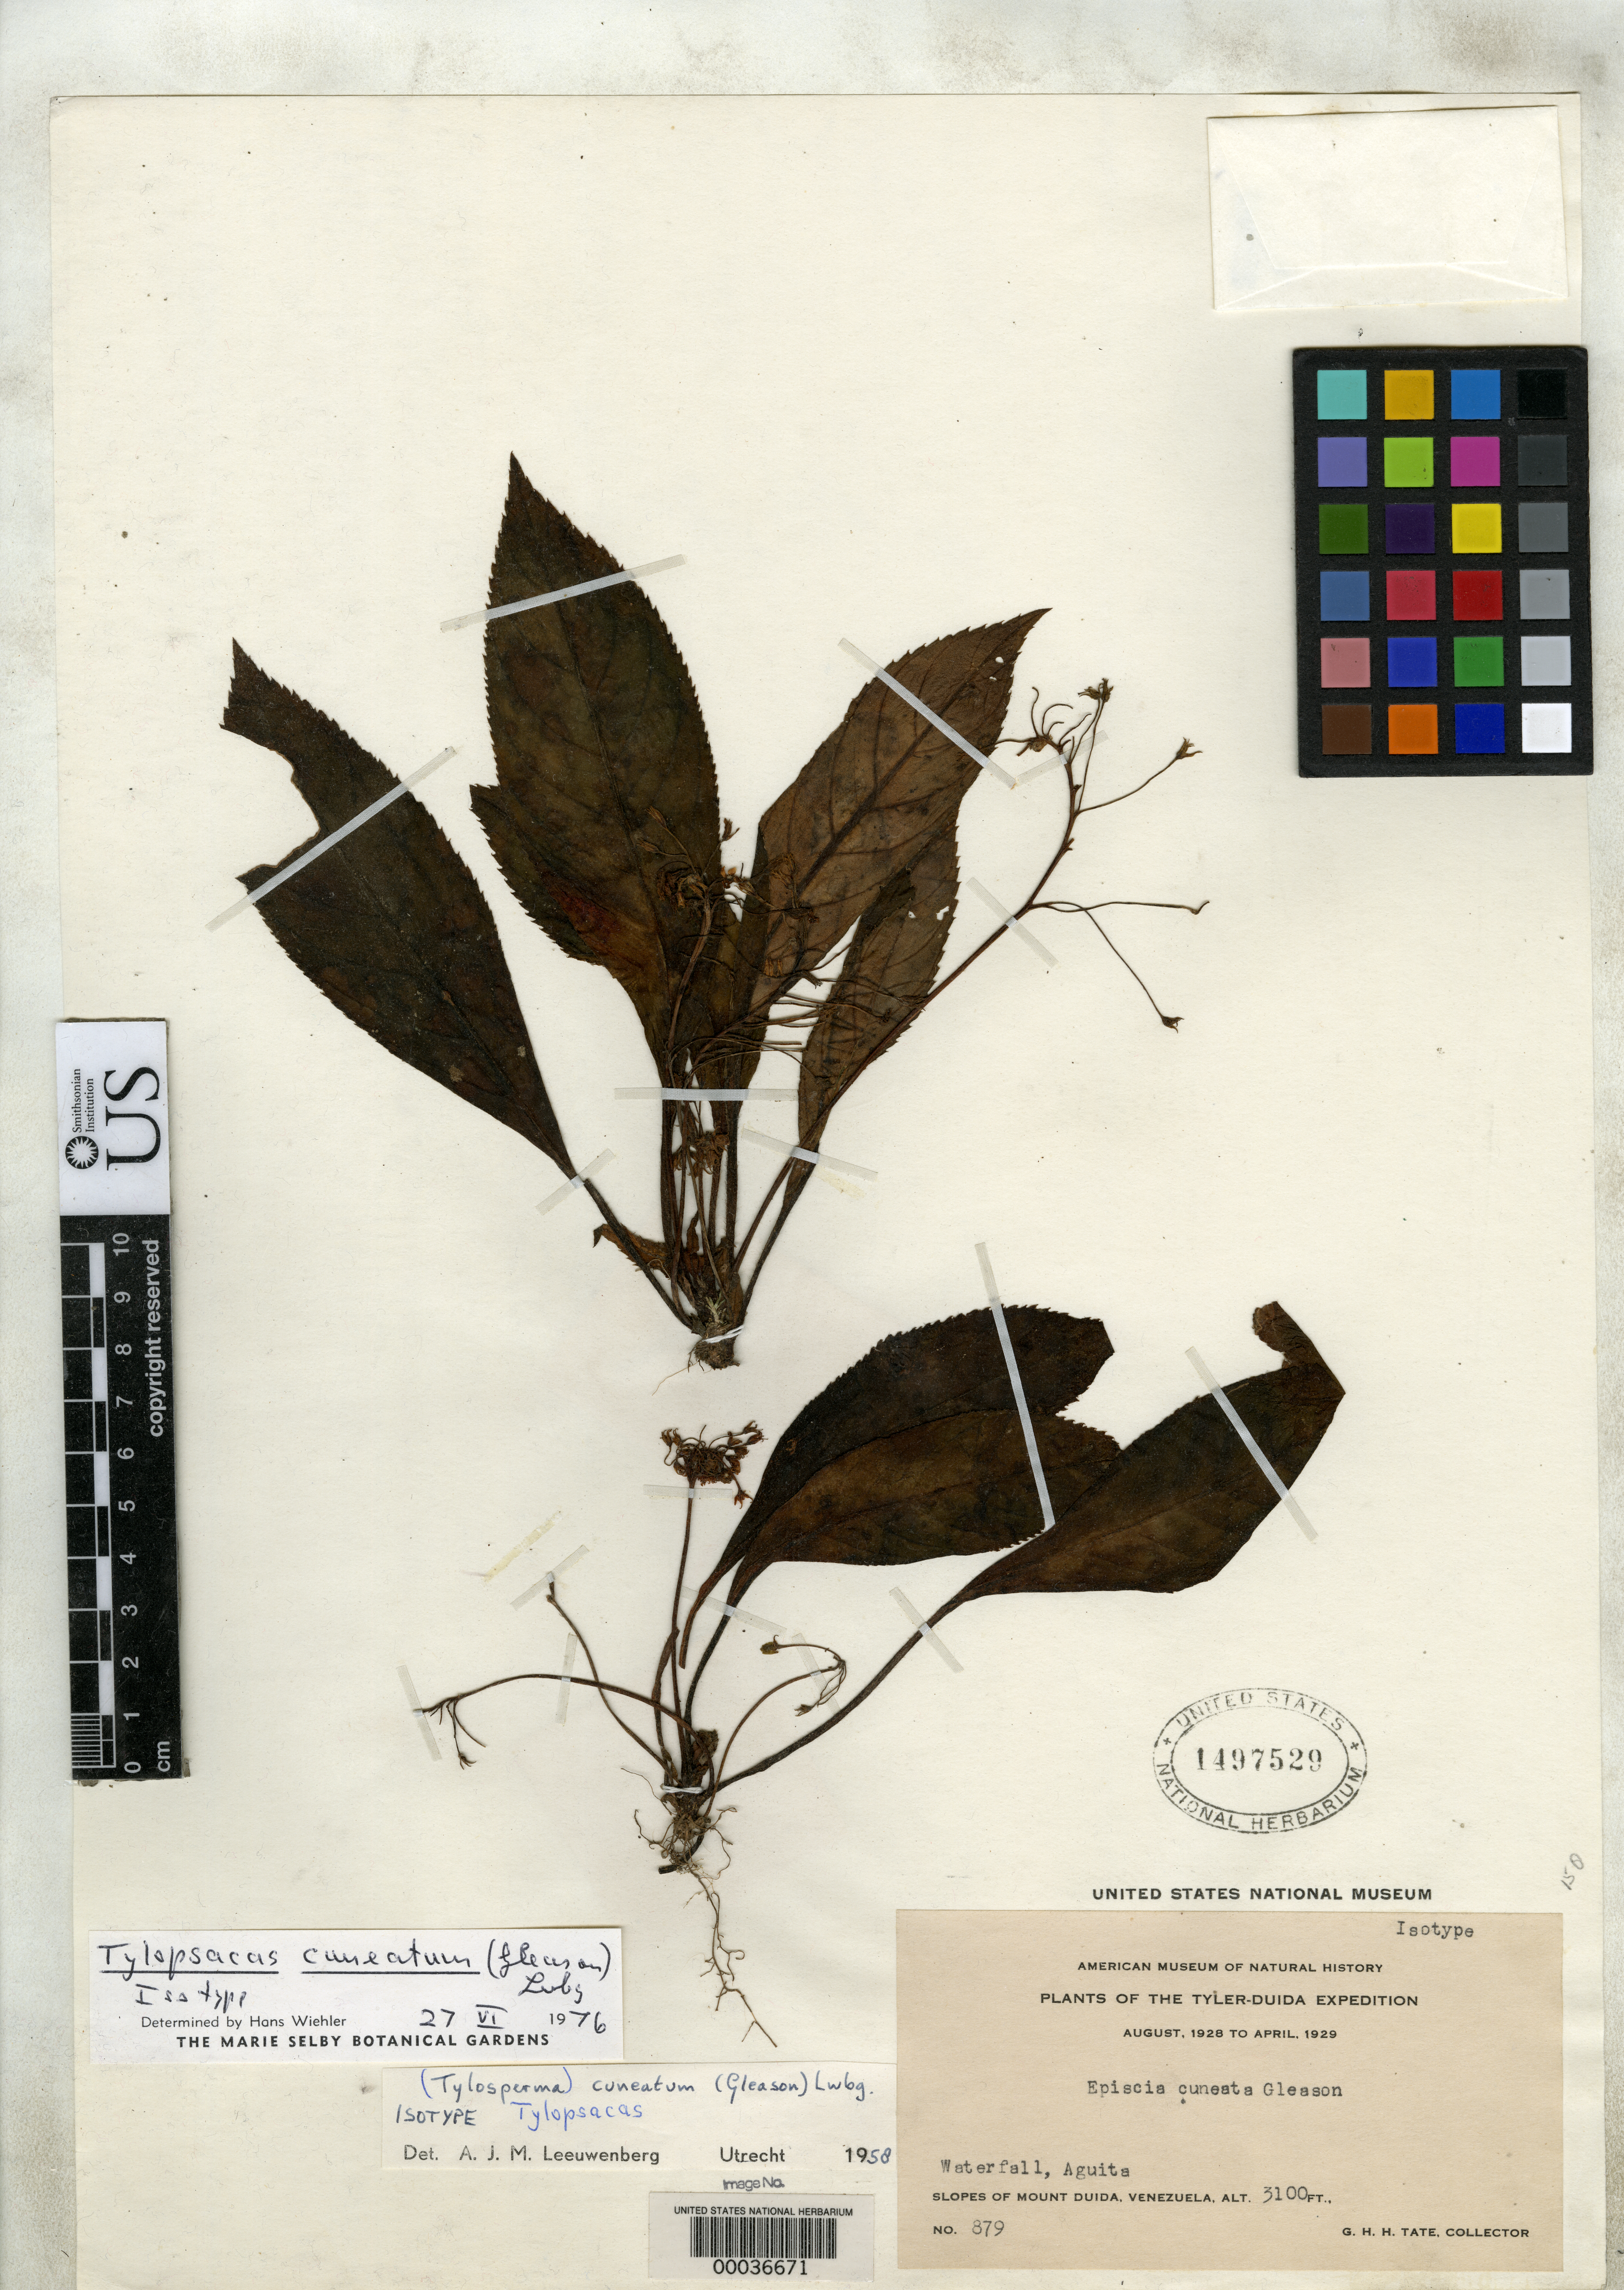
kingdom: Plantae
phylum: Tracheophyta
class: Magnoliopsida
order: Lamiales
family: Gesneriaceae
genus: Episcia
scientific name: Episcia cuneata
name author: Gleason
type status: Isotype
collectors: G. H. H.Tate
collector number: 879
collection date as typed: Aug 1928 to -- Apr 1929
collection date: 1928-08/1929-04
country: Venezuela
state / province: Amazonas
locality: Mt. Duida, Aguita; alt. 3100 ft.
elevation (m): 945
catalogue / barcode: US 1497529